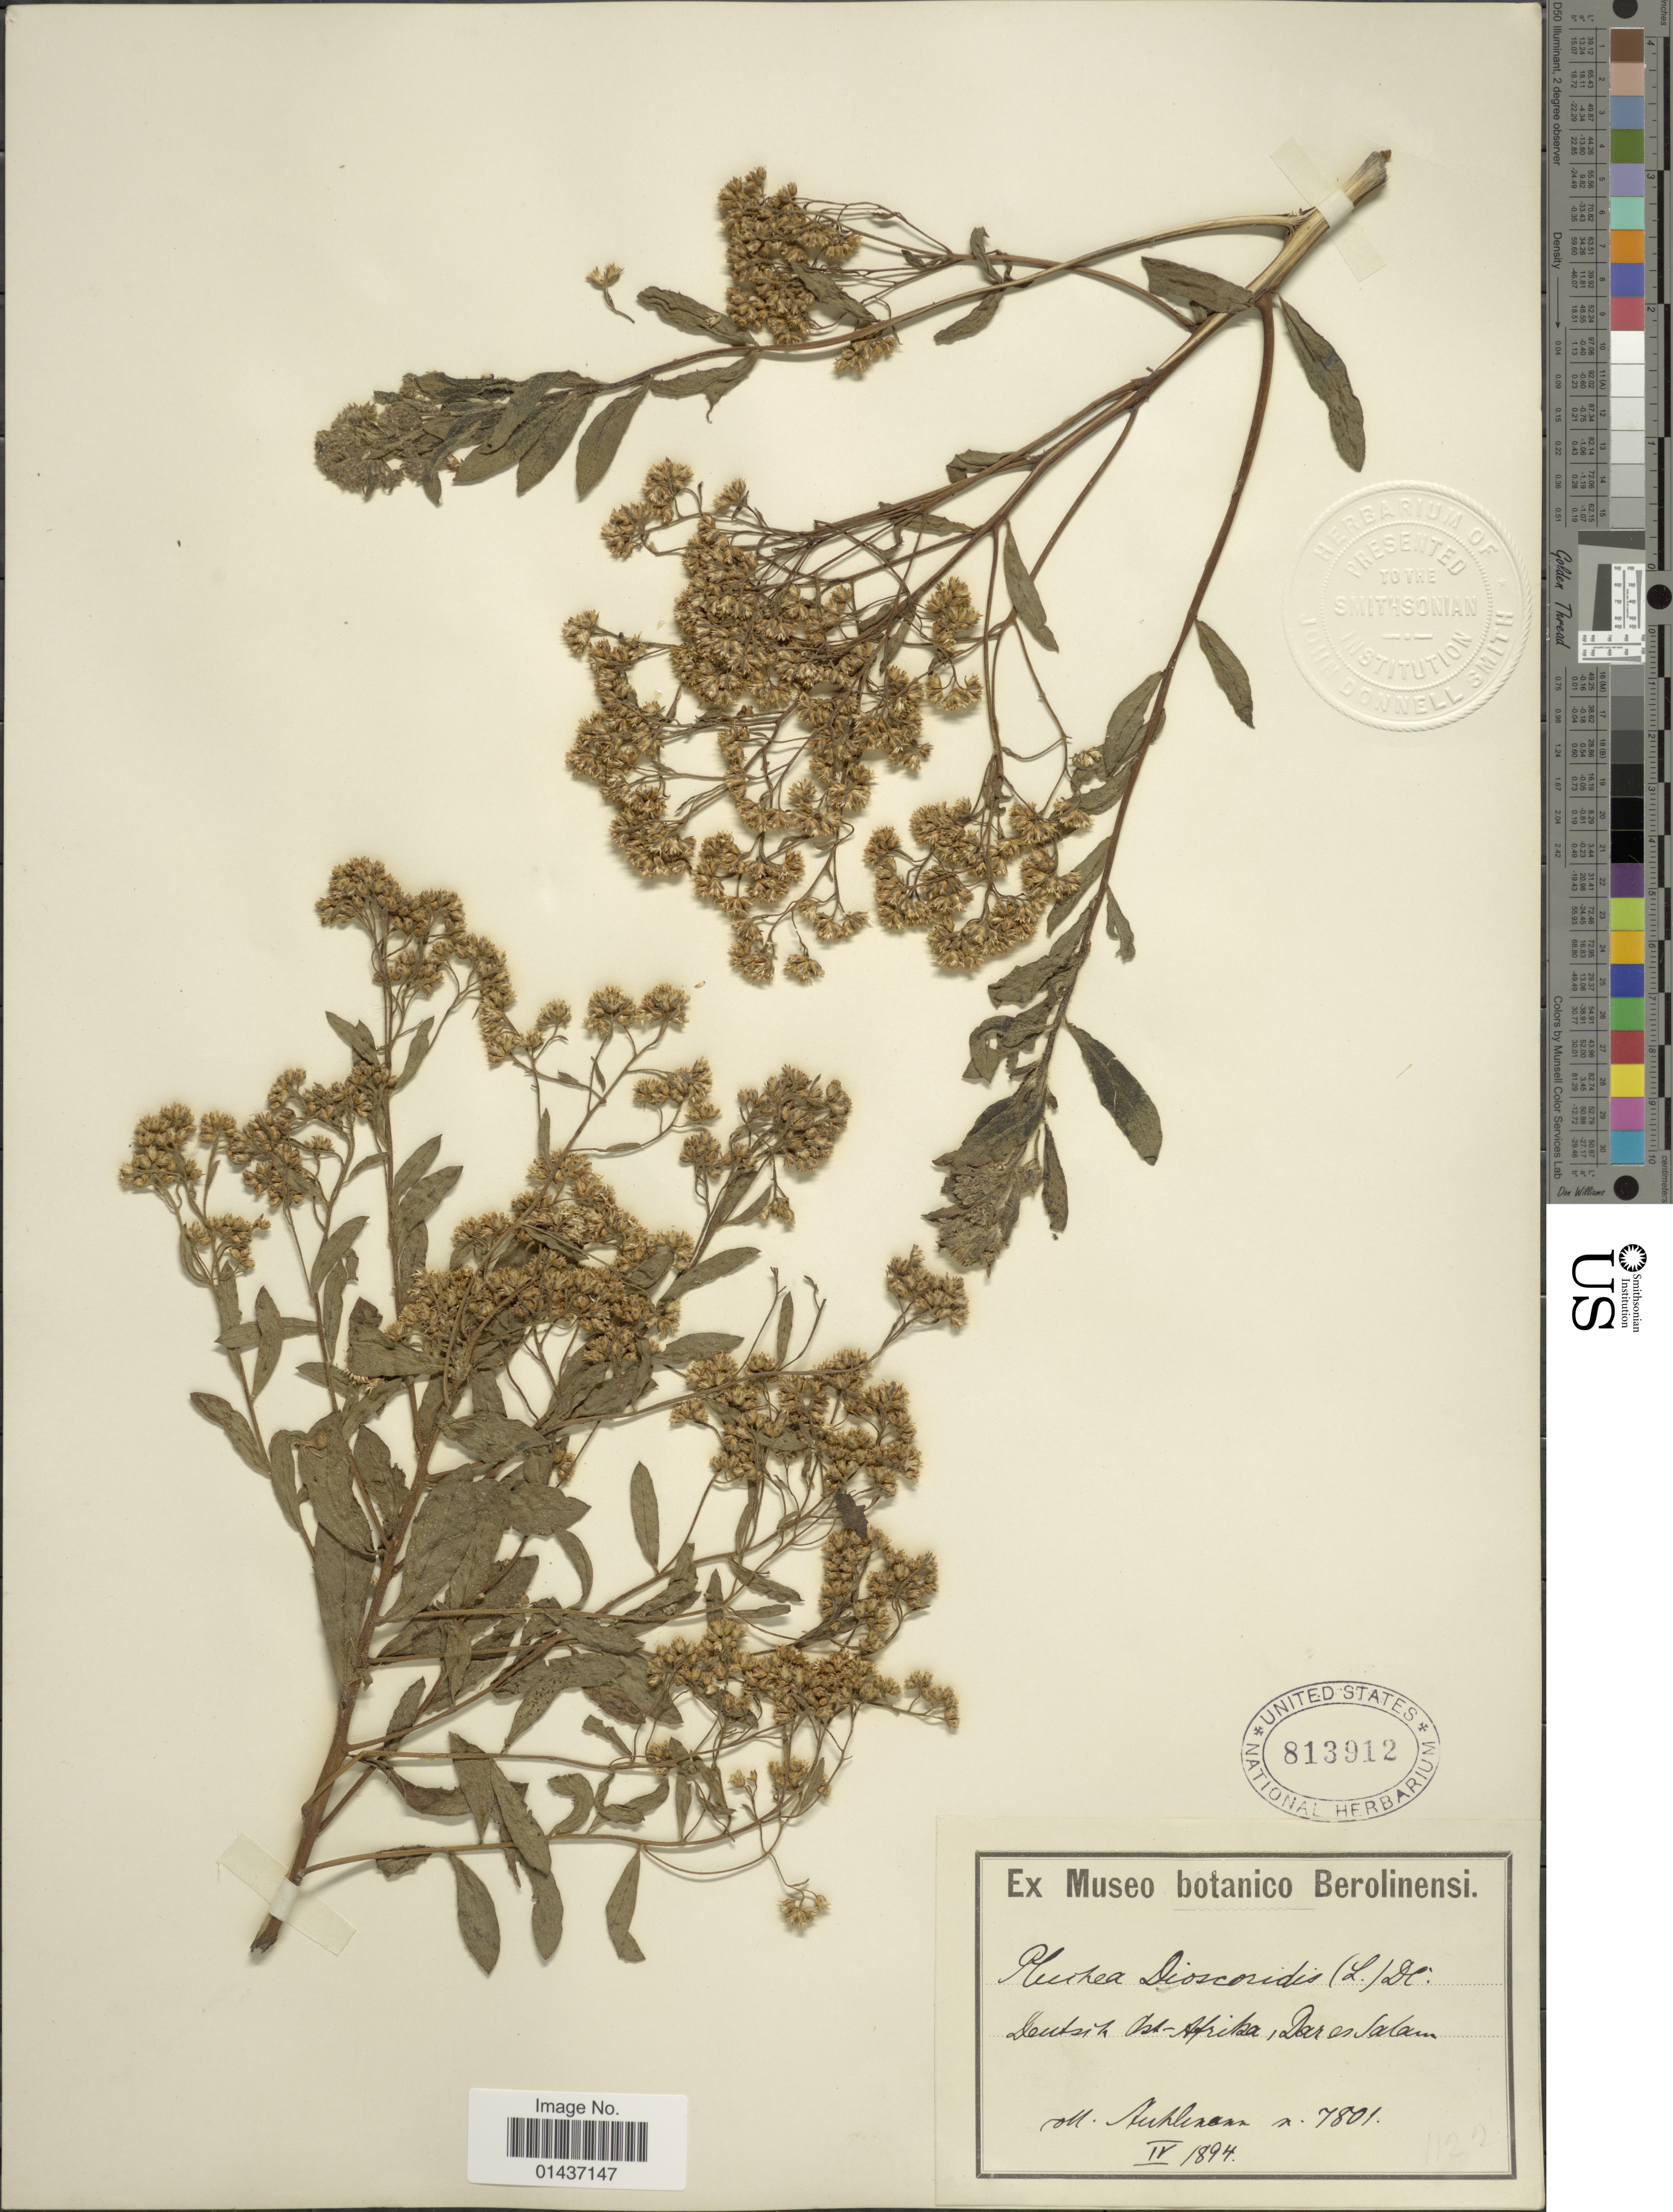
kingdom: Plantae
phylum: Tracheophyta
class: Magnoliopsida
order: Asterales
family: Asteraceae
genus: Pluchea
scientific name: Pluchea dioscoridis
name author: (L.) DC.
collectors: -- Kuhlmann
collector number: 7801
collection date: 1894-04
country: Tanzania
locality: Deutsch Ost-Afrika, Dar es Salam.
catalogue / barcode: US 813912